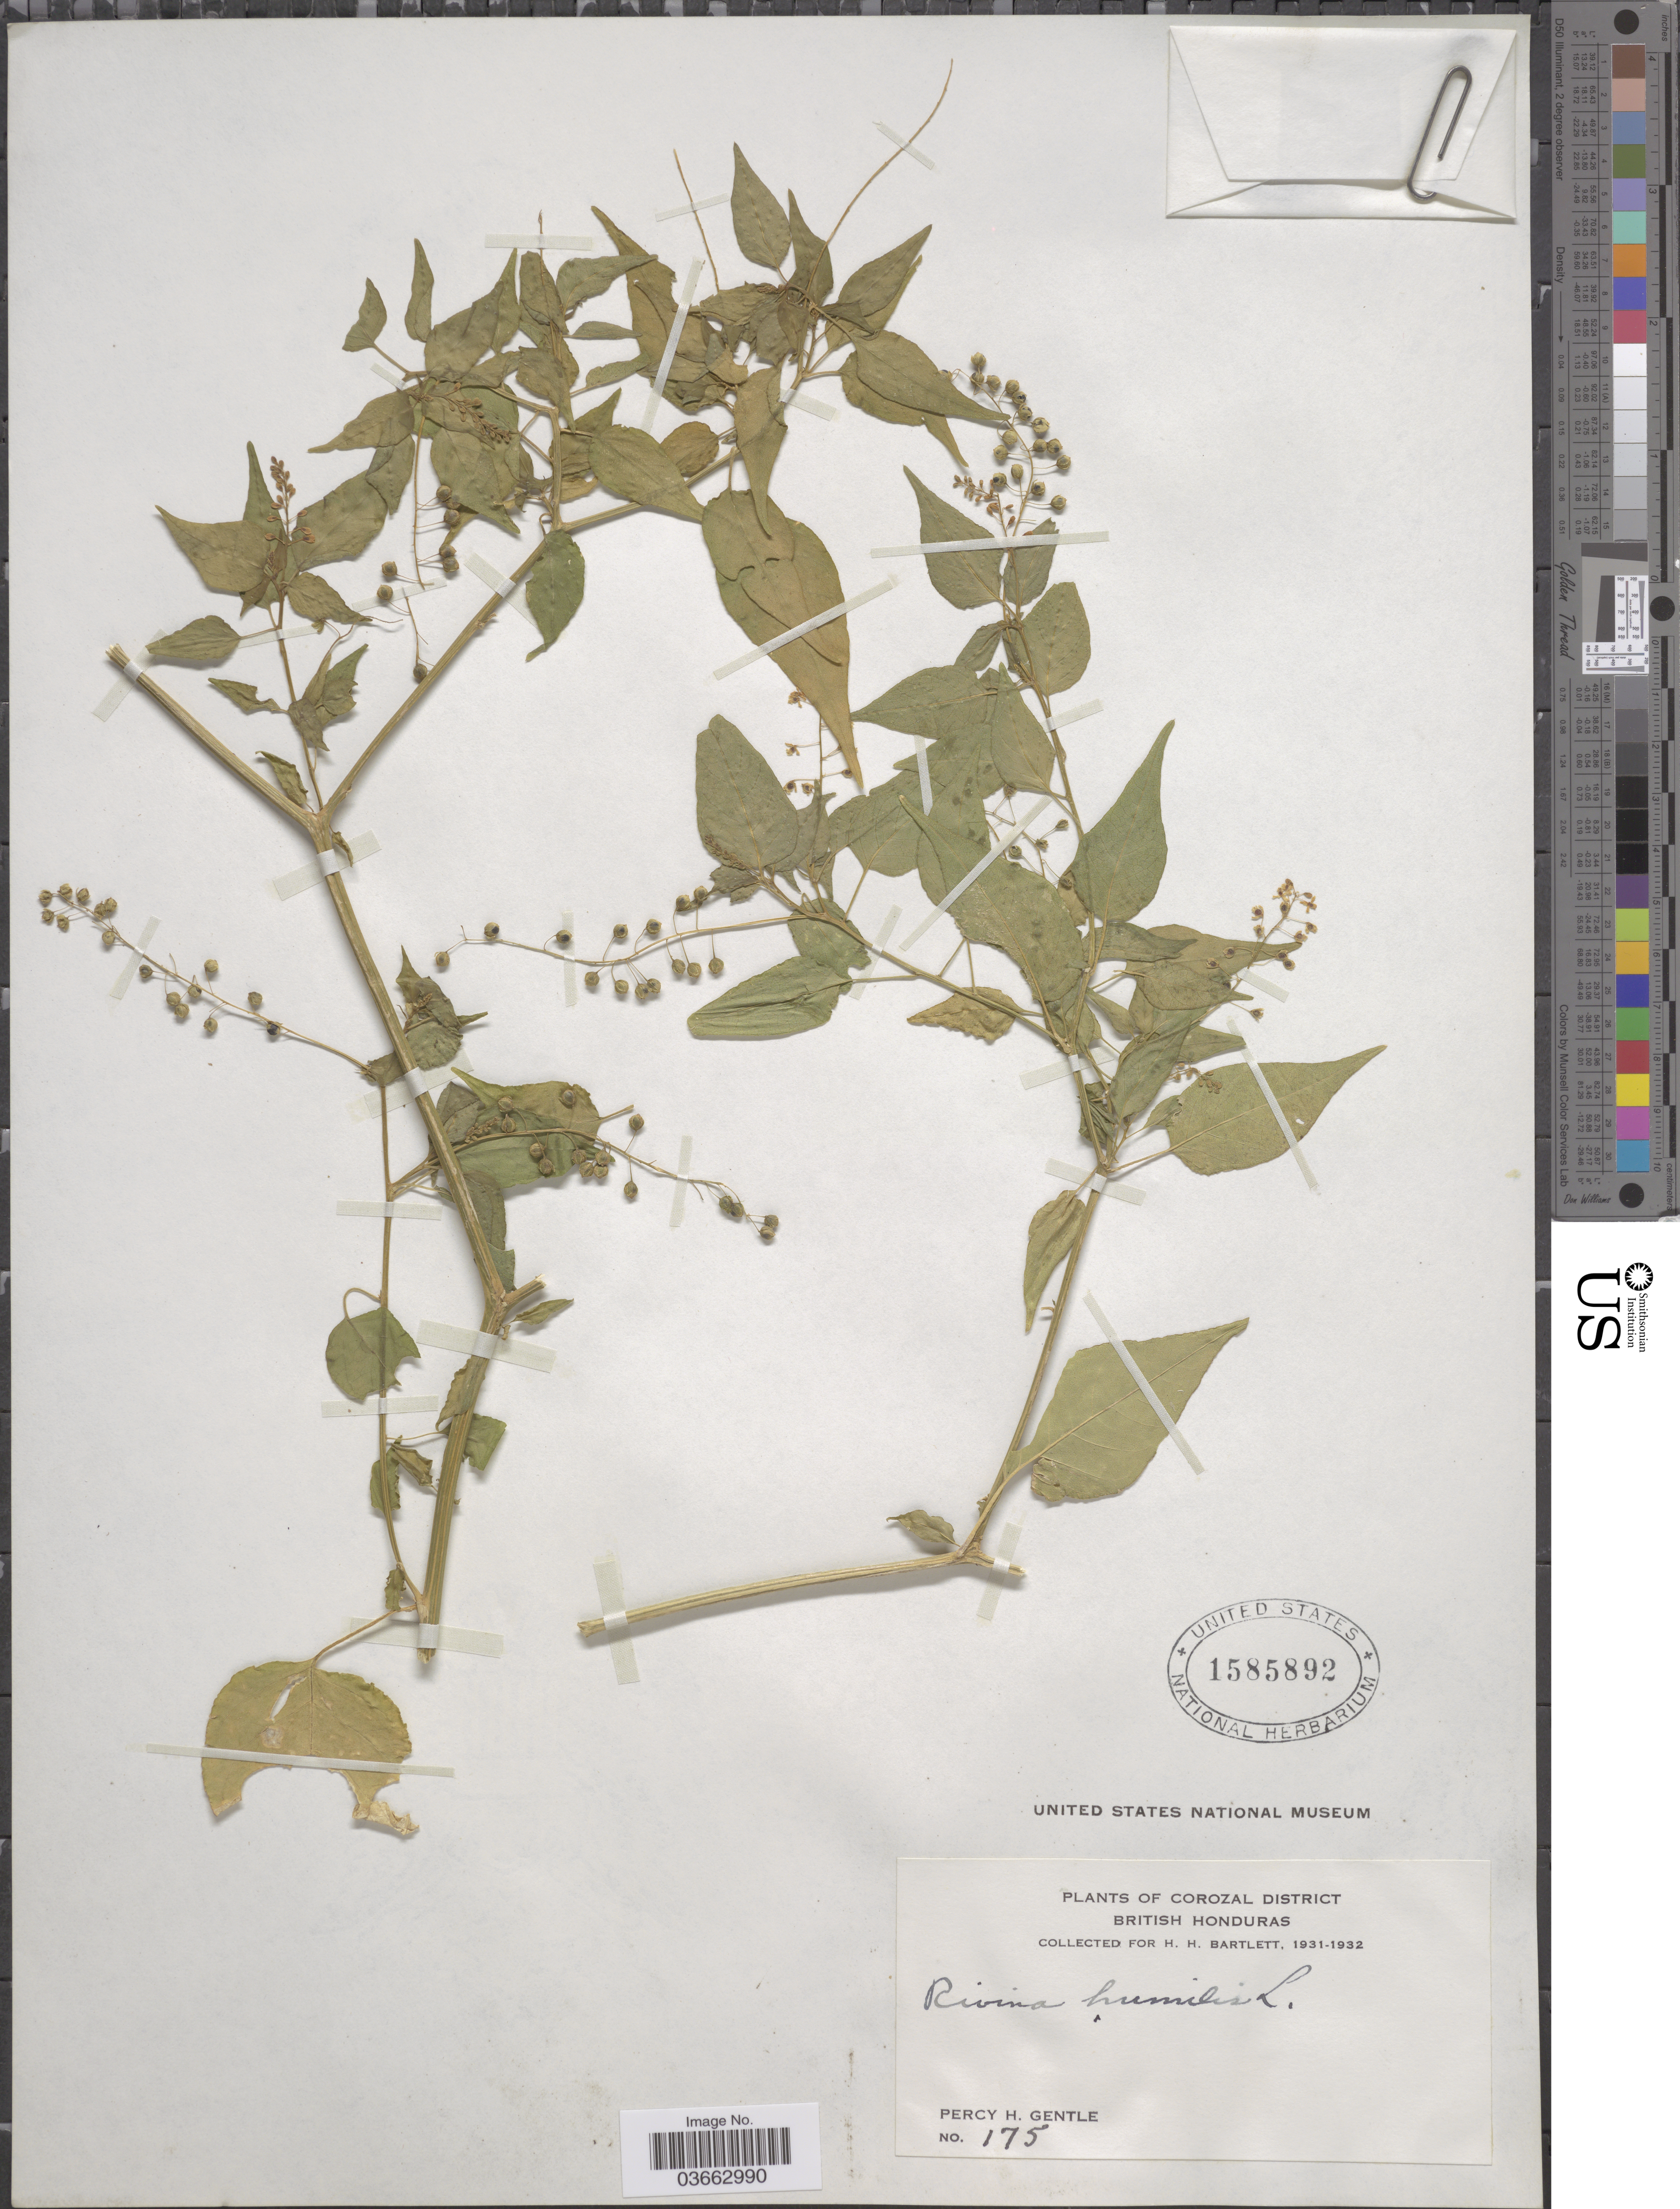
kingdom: Plantae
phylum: Tracheophyta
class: Magnoliopsida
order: Caryophyllales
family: Phytolaccaceae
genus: Rivina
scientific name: Rivina humilis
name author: L.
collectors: P. H. Gentle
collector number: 175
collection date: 1931/1932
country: Belize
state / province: Corozal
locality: Corozal District. British Honduras.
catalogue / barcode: US 1585892